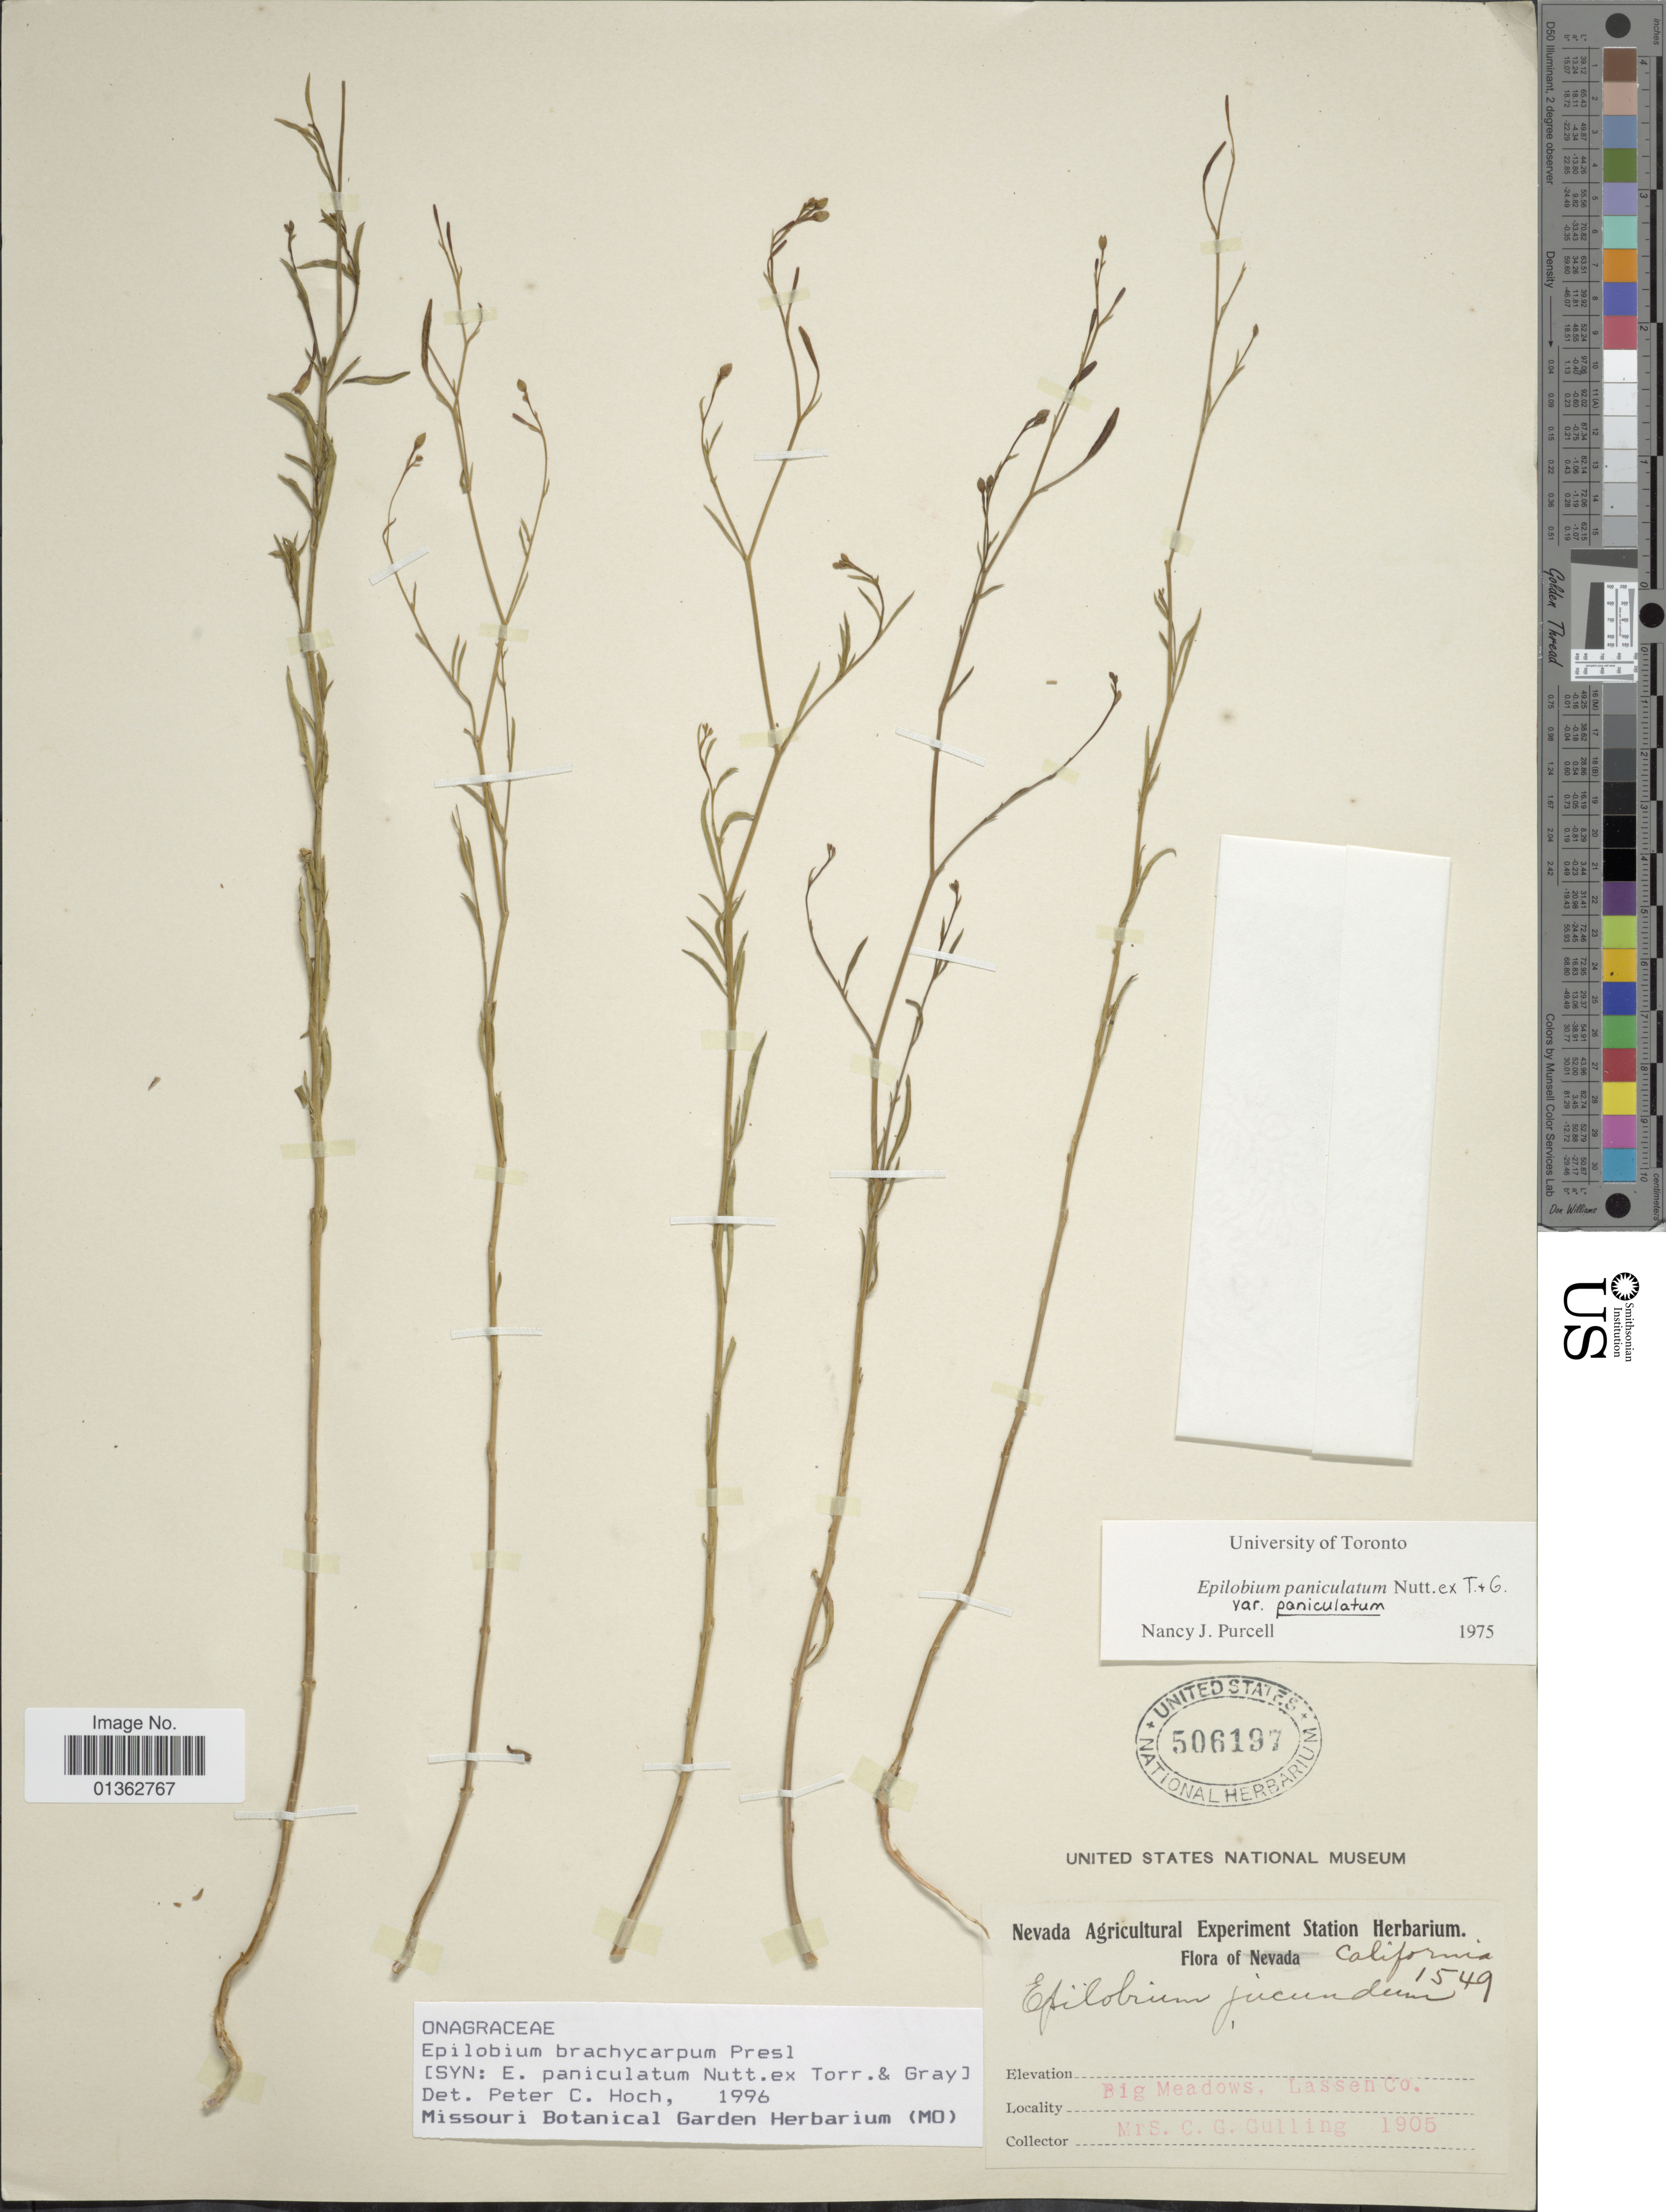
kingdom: Plantae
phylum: Tracheophyta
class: Magnoliopsida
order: Myrtales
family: Onagraceae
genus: Epilobium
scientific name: Epilobium brachycarpum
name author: C. Presl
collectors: C. Gulling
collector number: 1549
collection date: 1905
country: United States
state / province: California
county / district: Lassen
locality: Big Meadows, Lassen Co.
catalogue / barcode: US 506197